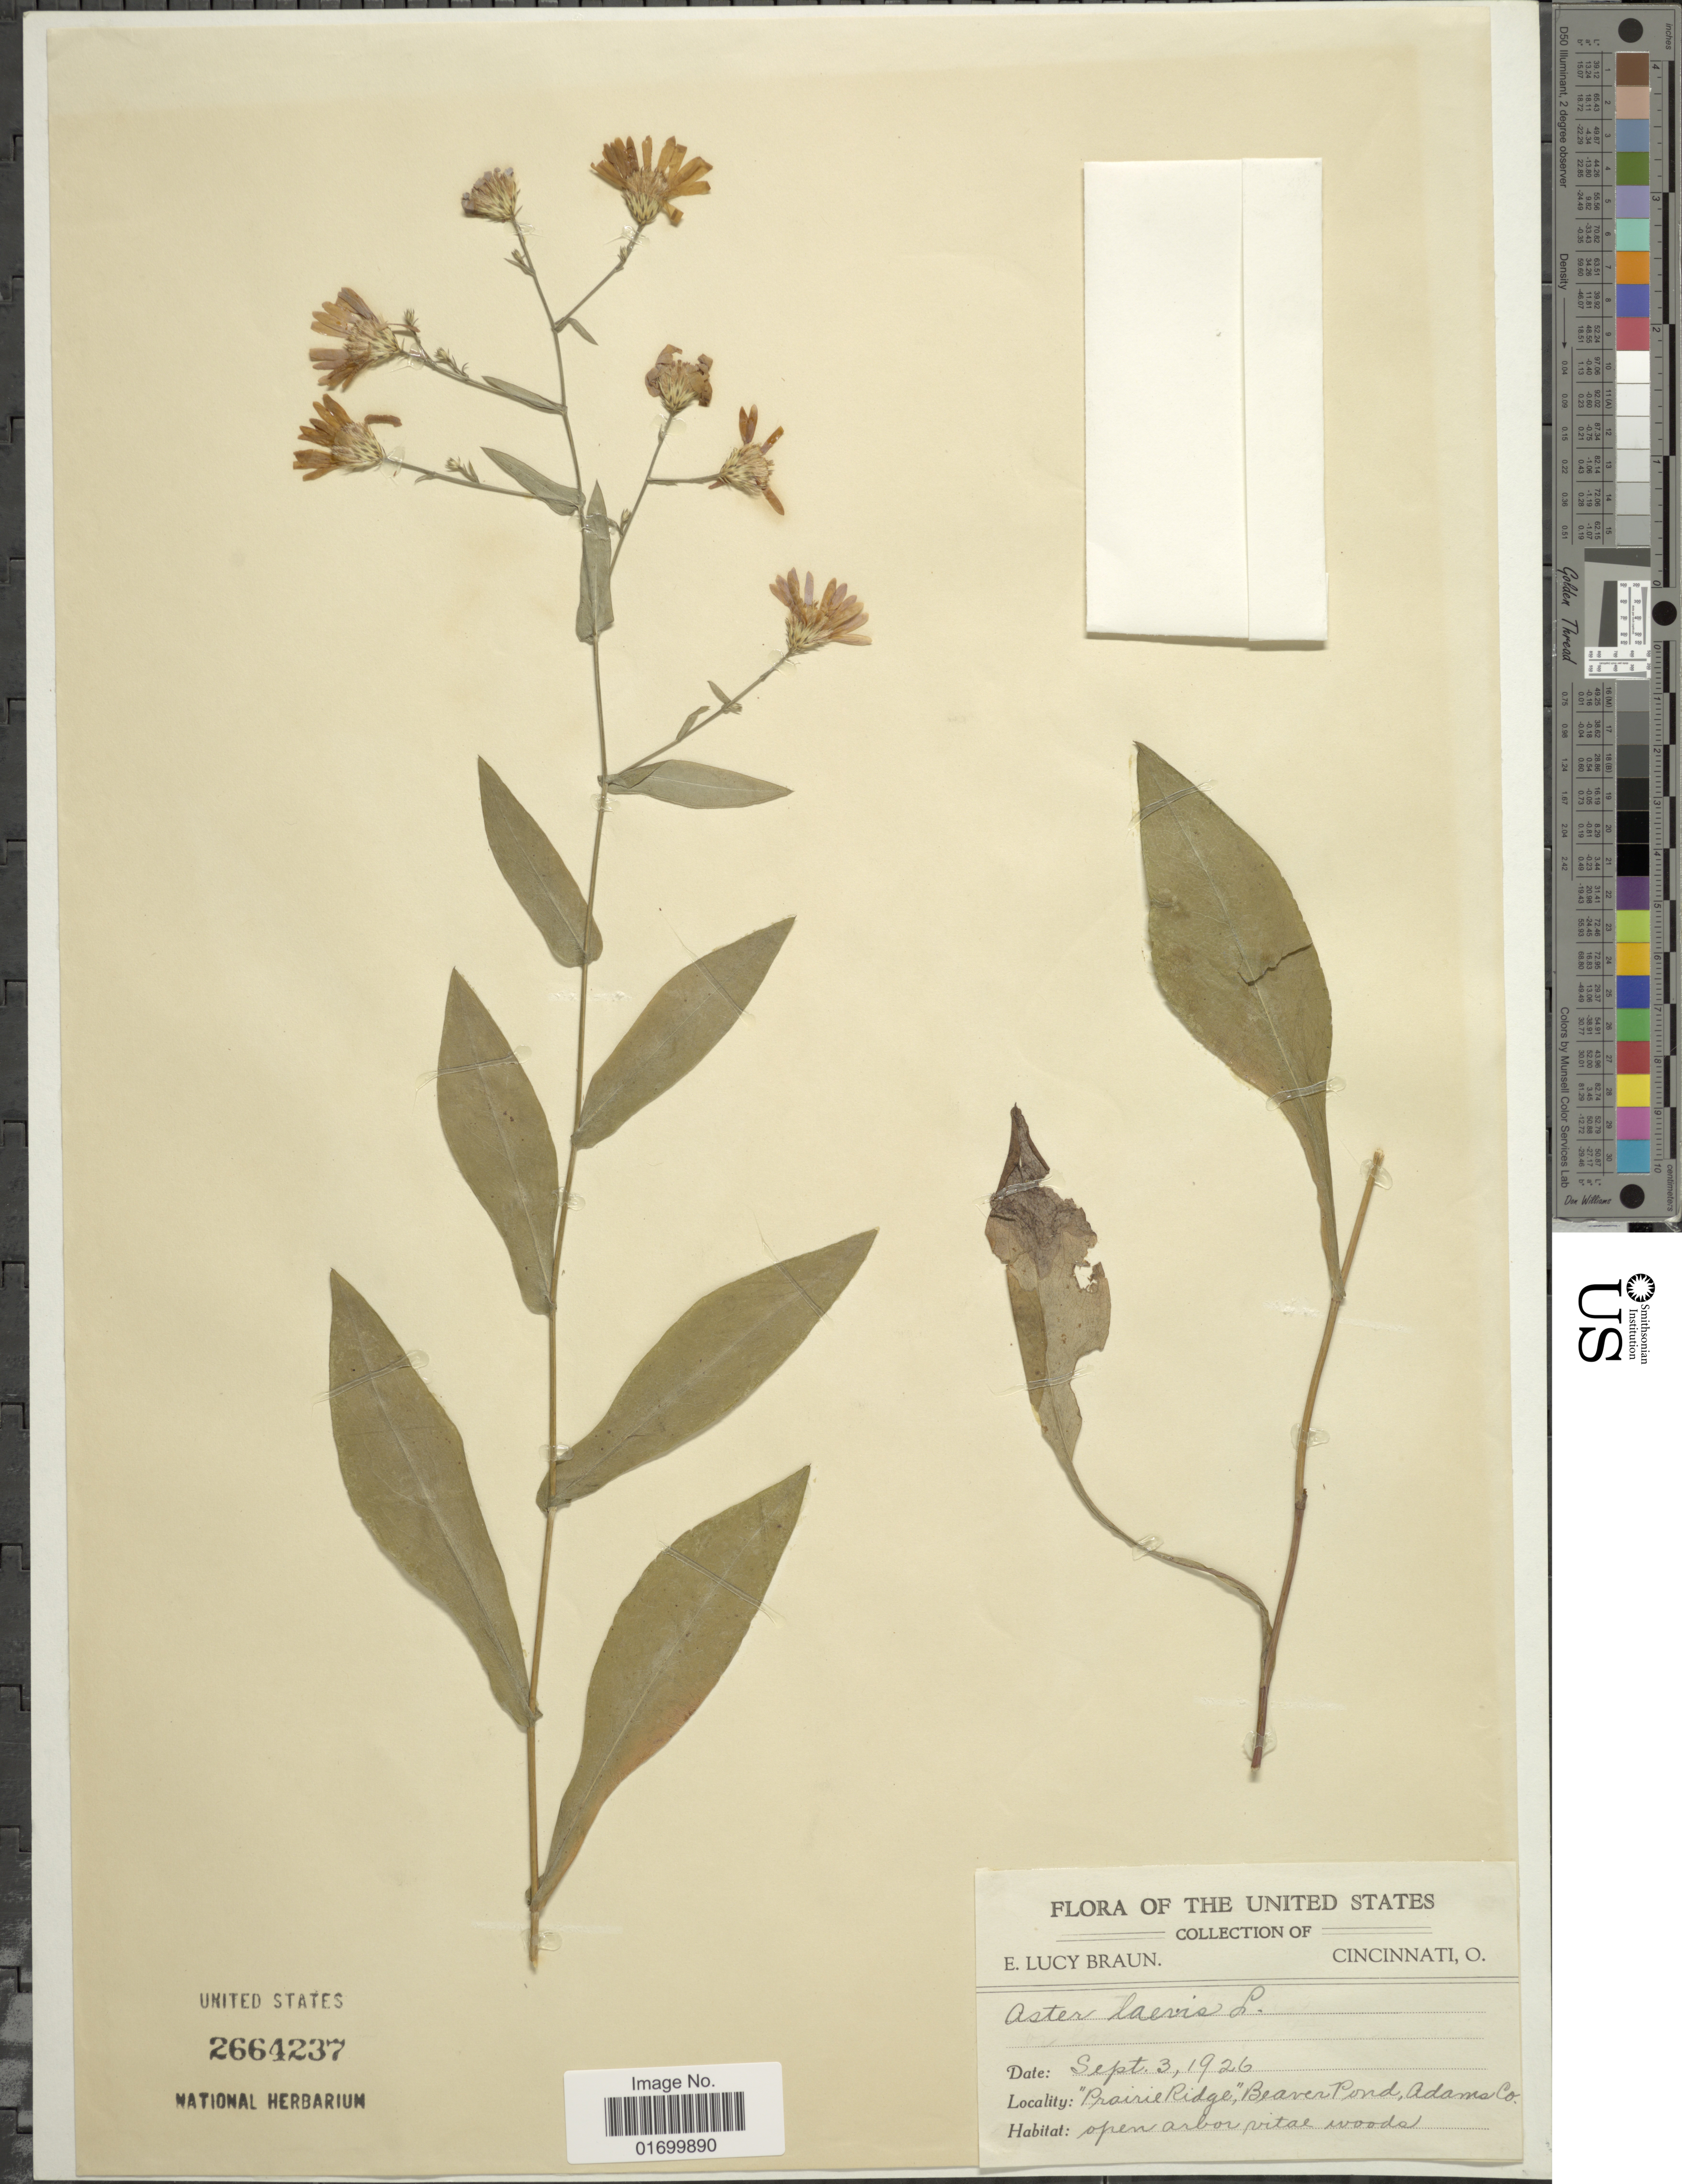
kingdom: Plantae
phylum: Tracheophyta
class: Magnoliopsida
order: Asterales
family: Asteraceae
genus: Symphyotrichum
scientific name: Symphyotrichum laeve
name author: (L.) Á. Löve & D. Löve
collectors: E. L. Braun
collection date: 1926-09-03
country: United States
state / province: Ohio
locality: Cincinnati, O. 'Prairie Ridge', Beaver Pond, Adams Co.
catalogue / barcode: US 2664237